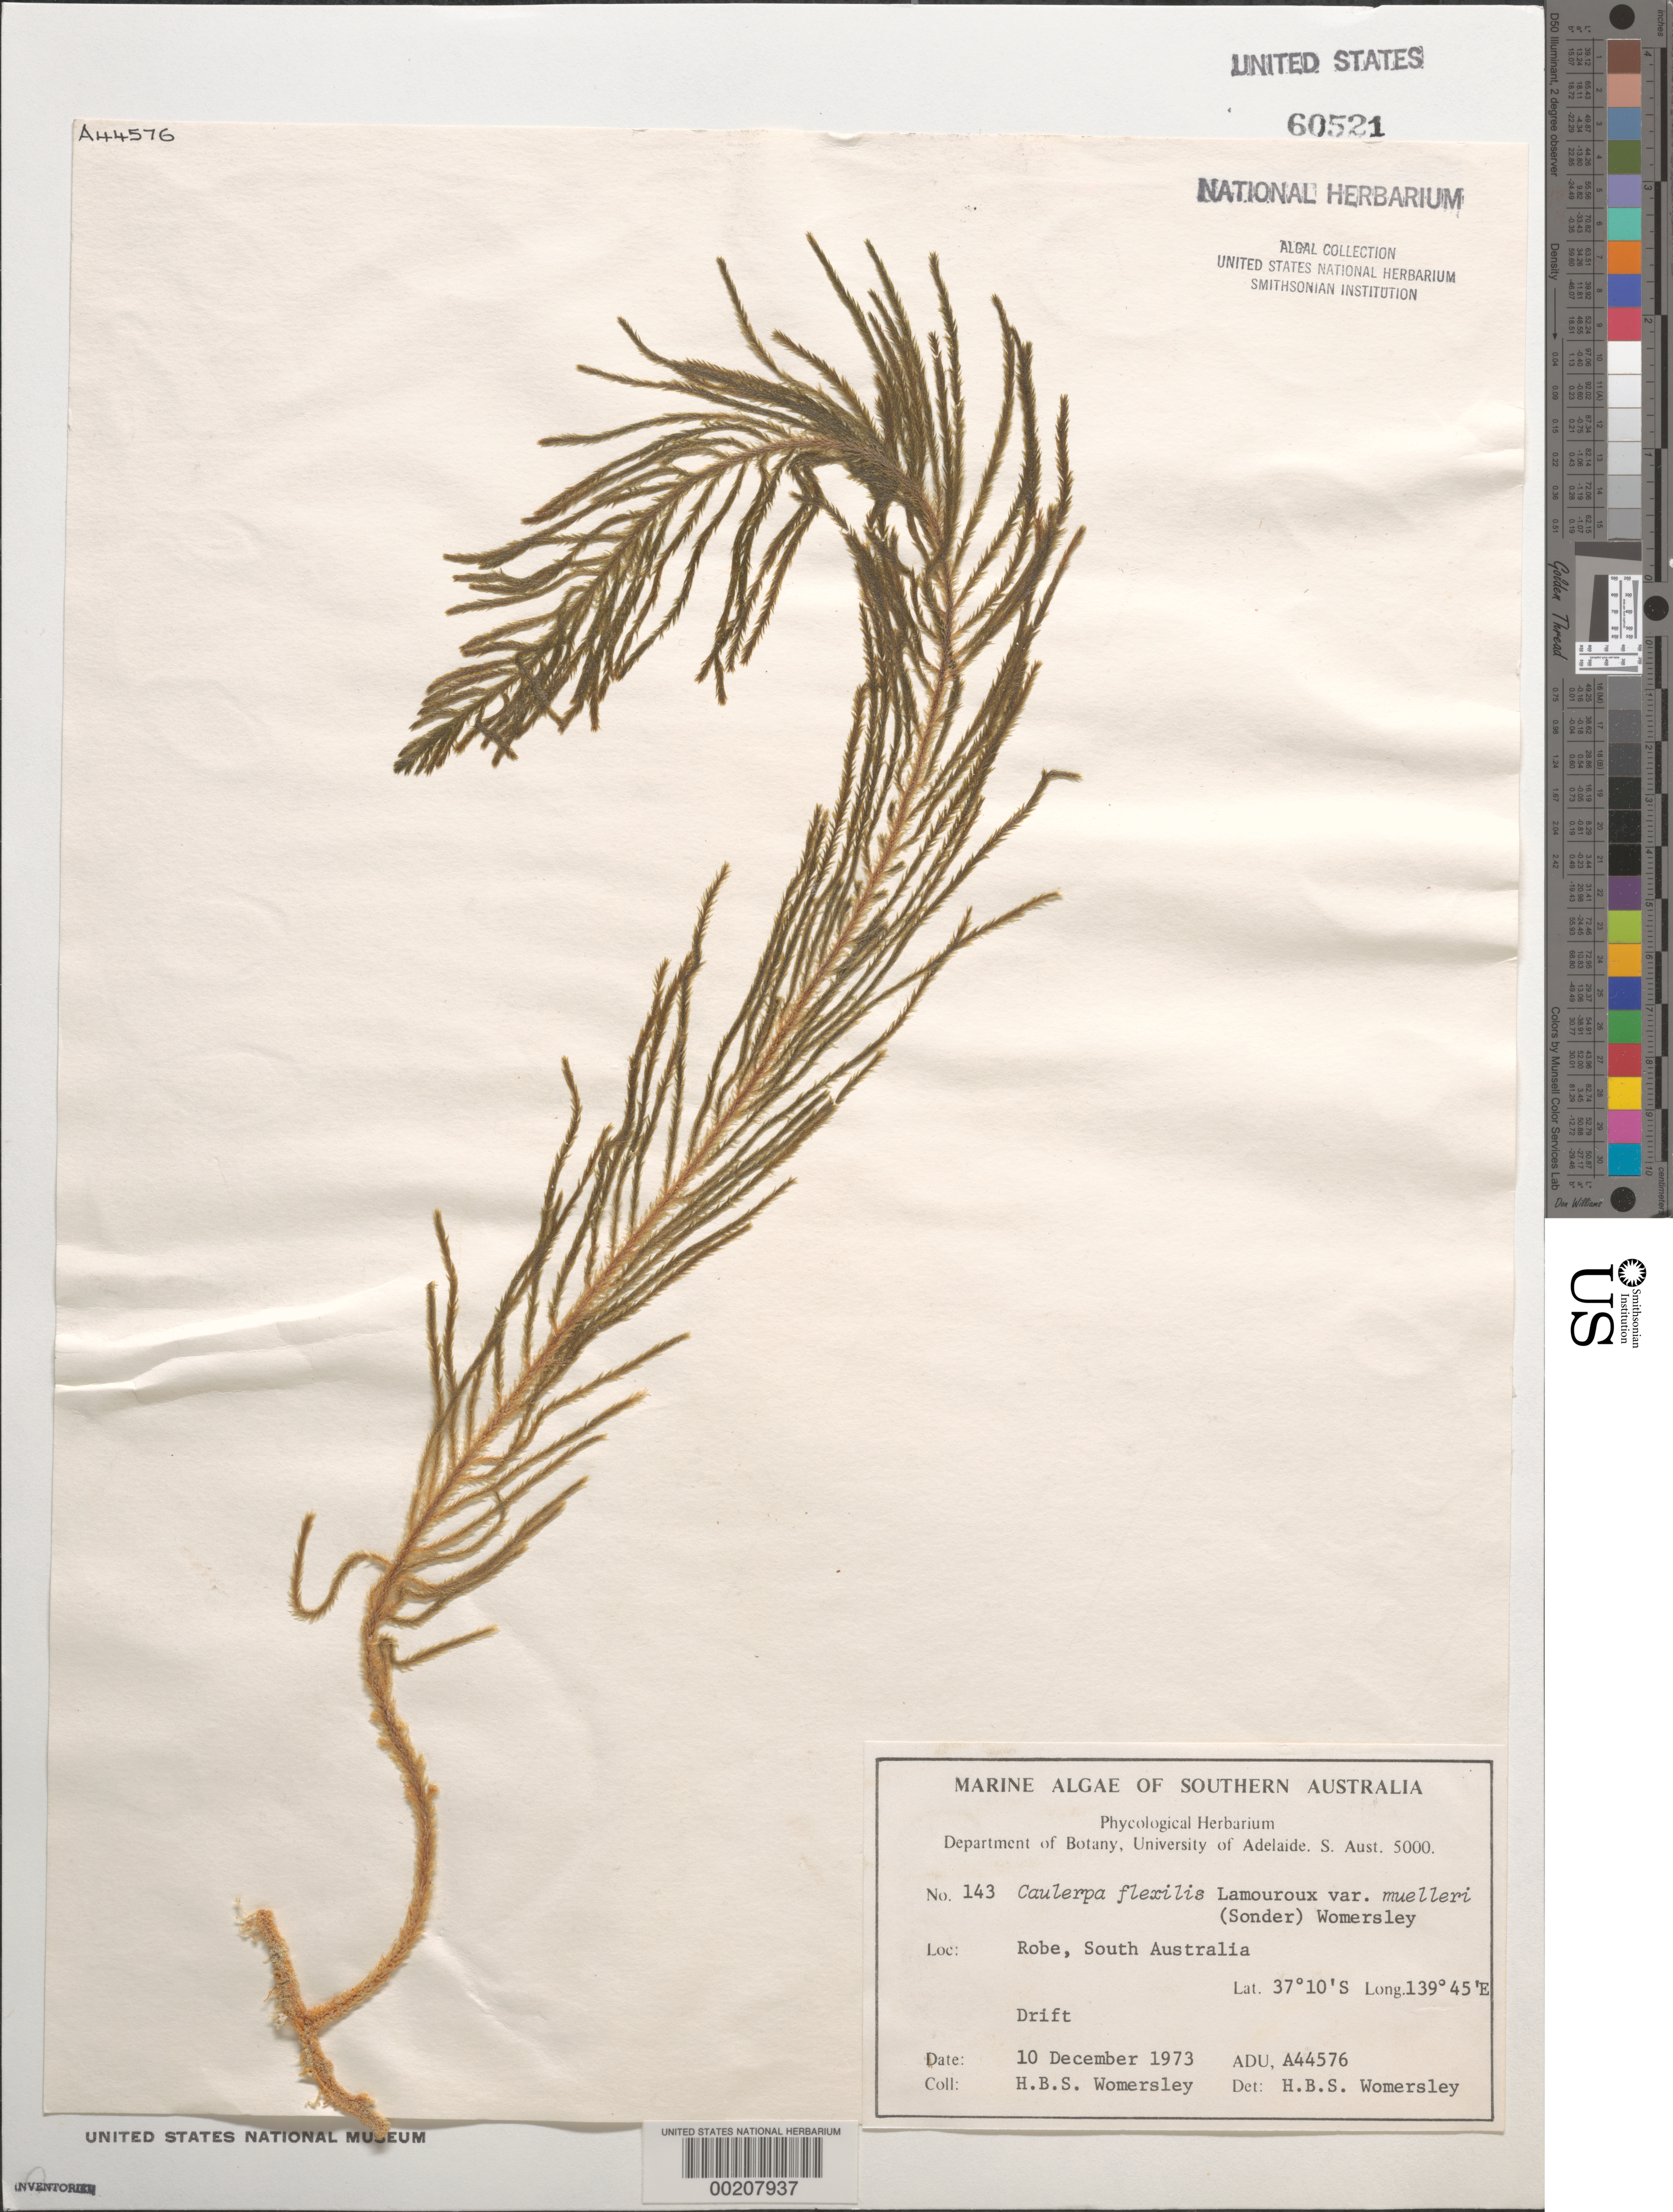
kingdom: Plantae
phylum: Chlorophyta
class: Ulvophyceae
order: Bryopsidales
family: Caulerpaceae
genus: Caulerpa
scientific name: Caulerpa flexilis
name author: J.V.Lamouroux ex C. Agardh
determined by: Womersley, H. B. S.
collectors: H. B. S. Womersley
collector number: ADU A44576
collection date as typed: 10 Dec 1973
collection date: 1973-12-10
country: Australia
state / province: South Australia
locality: Robe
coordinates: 37 10' S, 139 45' E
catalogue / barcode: US 60521